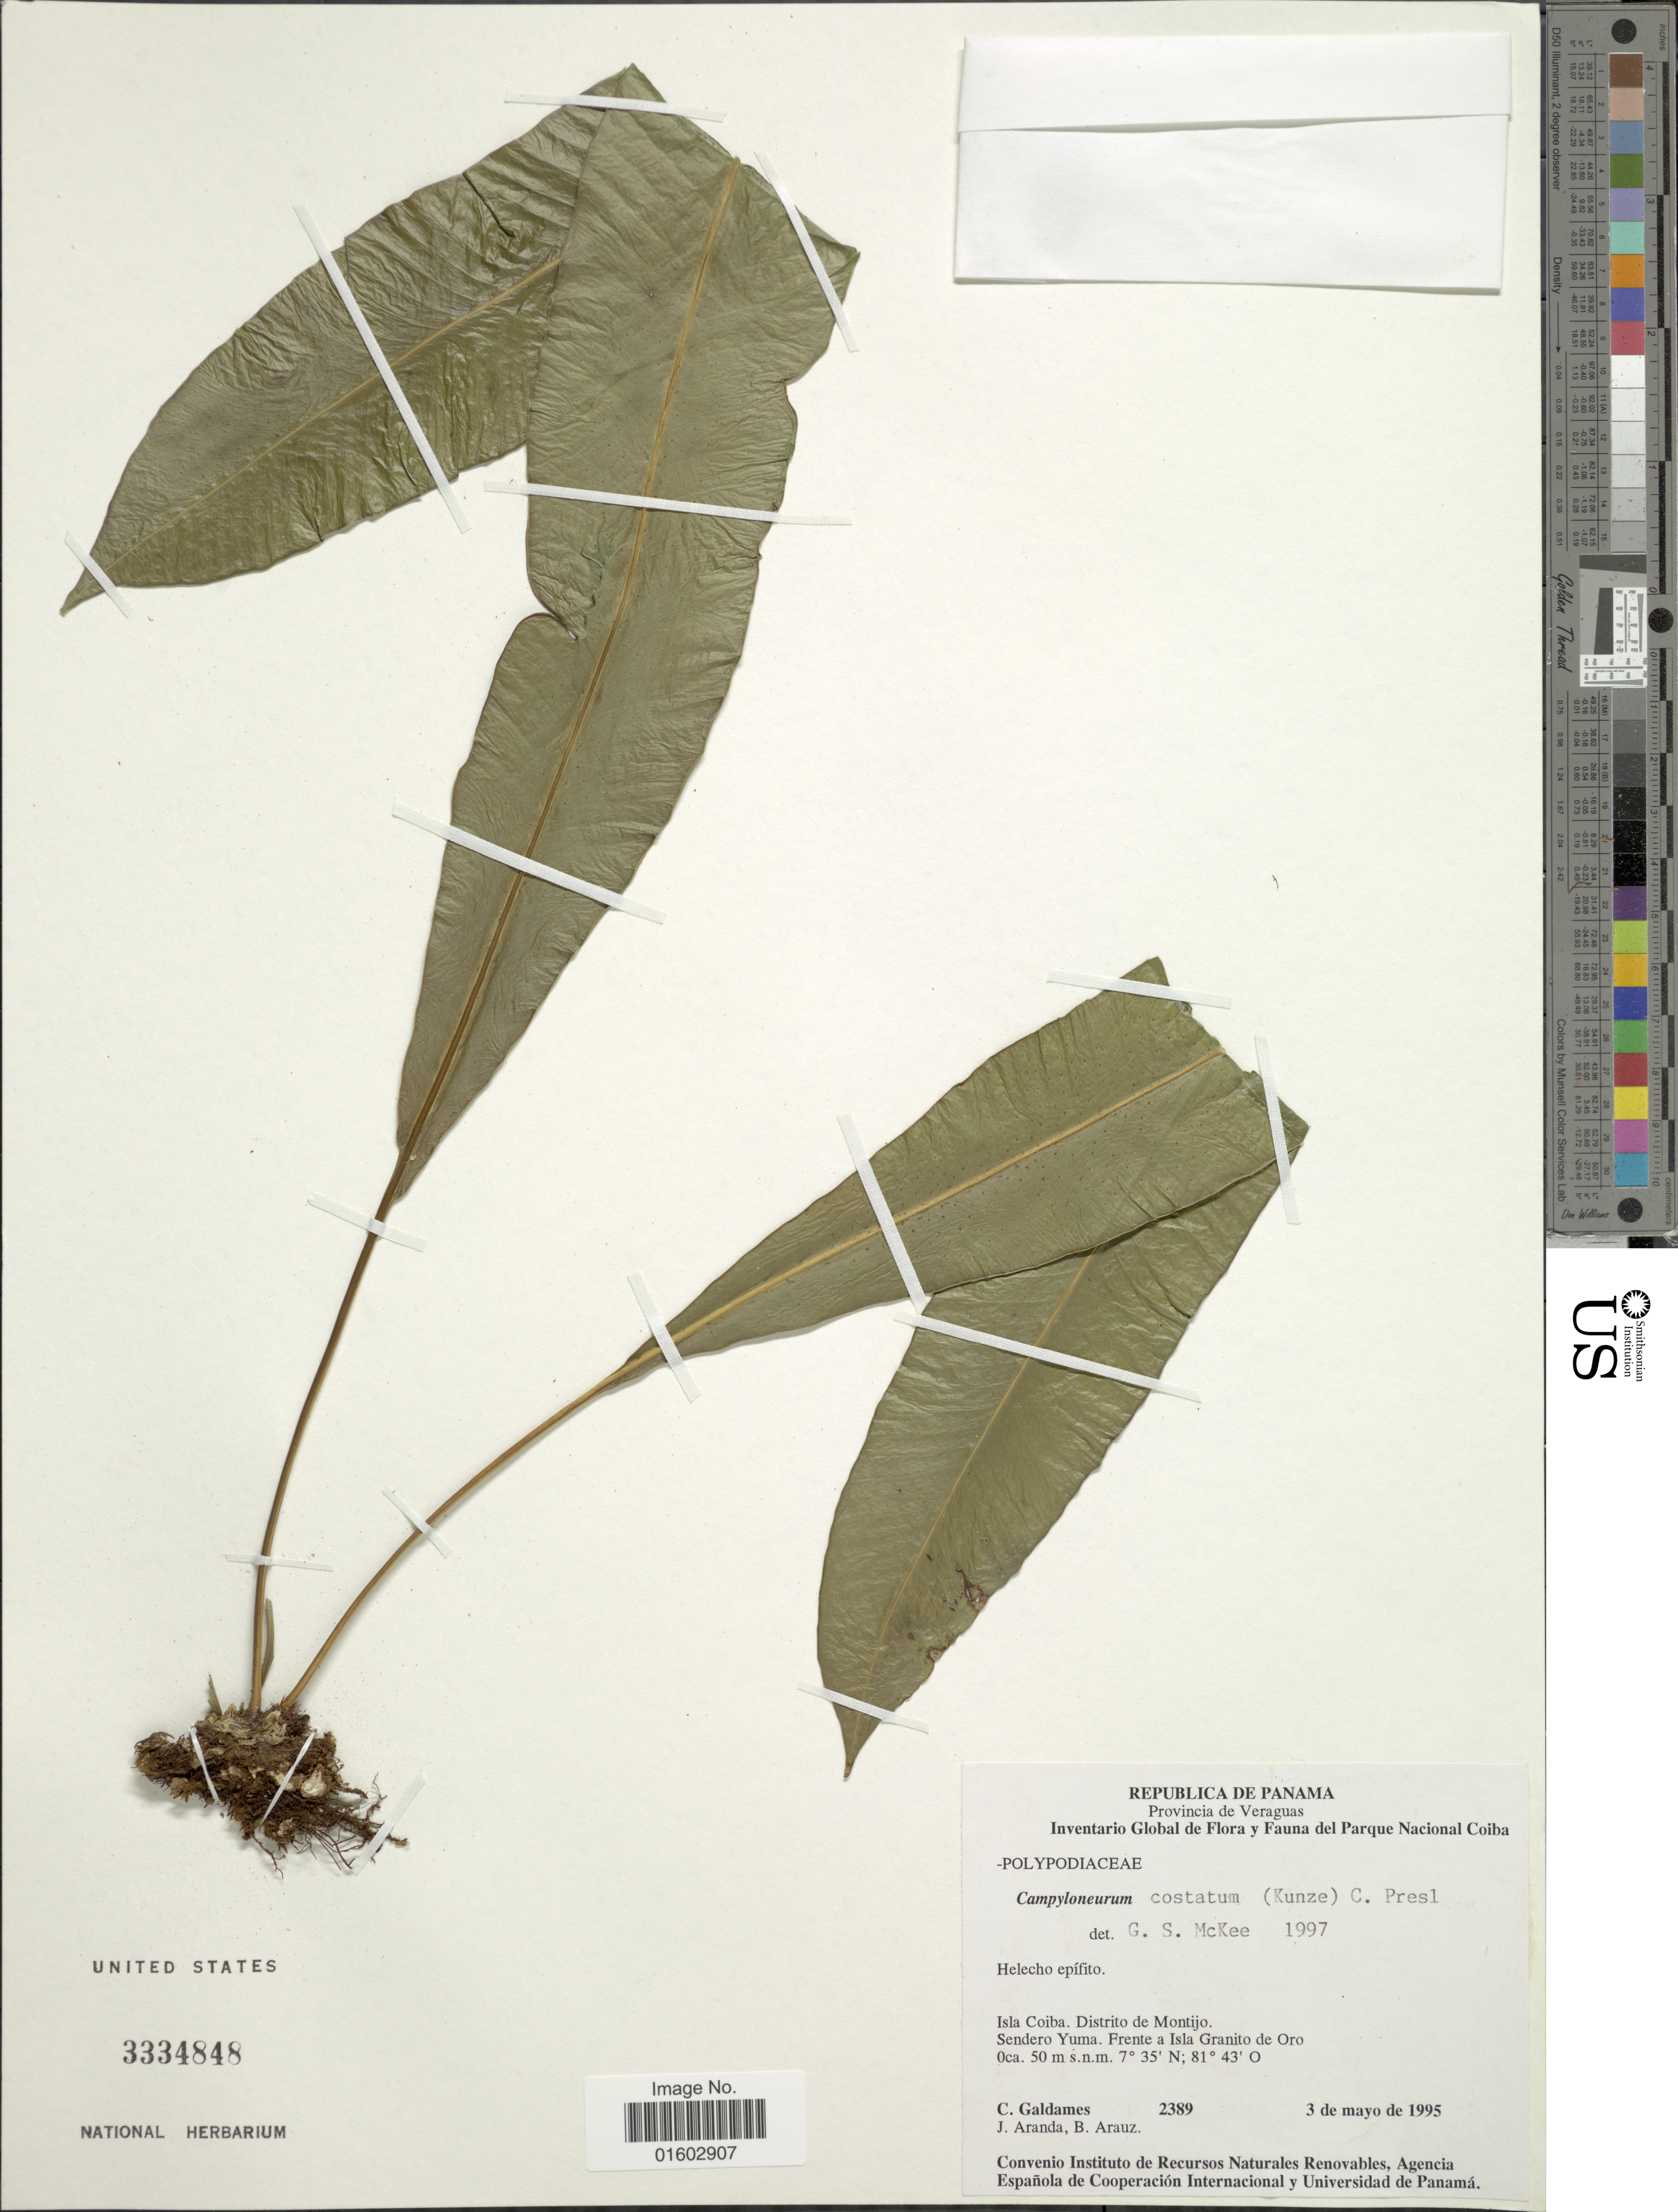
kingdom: Plantae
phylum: Tracheophyta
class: Polypodiopsida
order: Polypodiales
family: Polypodiaceae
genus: Campyloneurum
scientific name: Campyloneurum costatum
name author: (Kunze) C. Presl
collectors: C. Galdames, J. Aranda & B. Araúz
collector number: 2389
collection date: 1995-05-03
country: Panama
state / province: Veraguas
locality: Provincia de Veraguas. isla Coiba. Distr9ito de Montijo. Sendero Yuma. Frente a Isla Granito de Oro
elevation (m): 50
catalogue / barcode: US 3334848